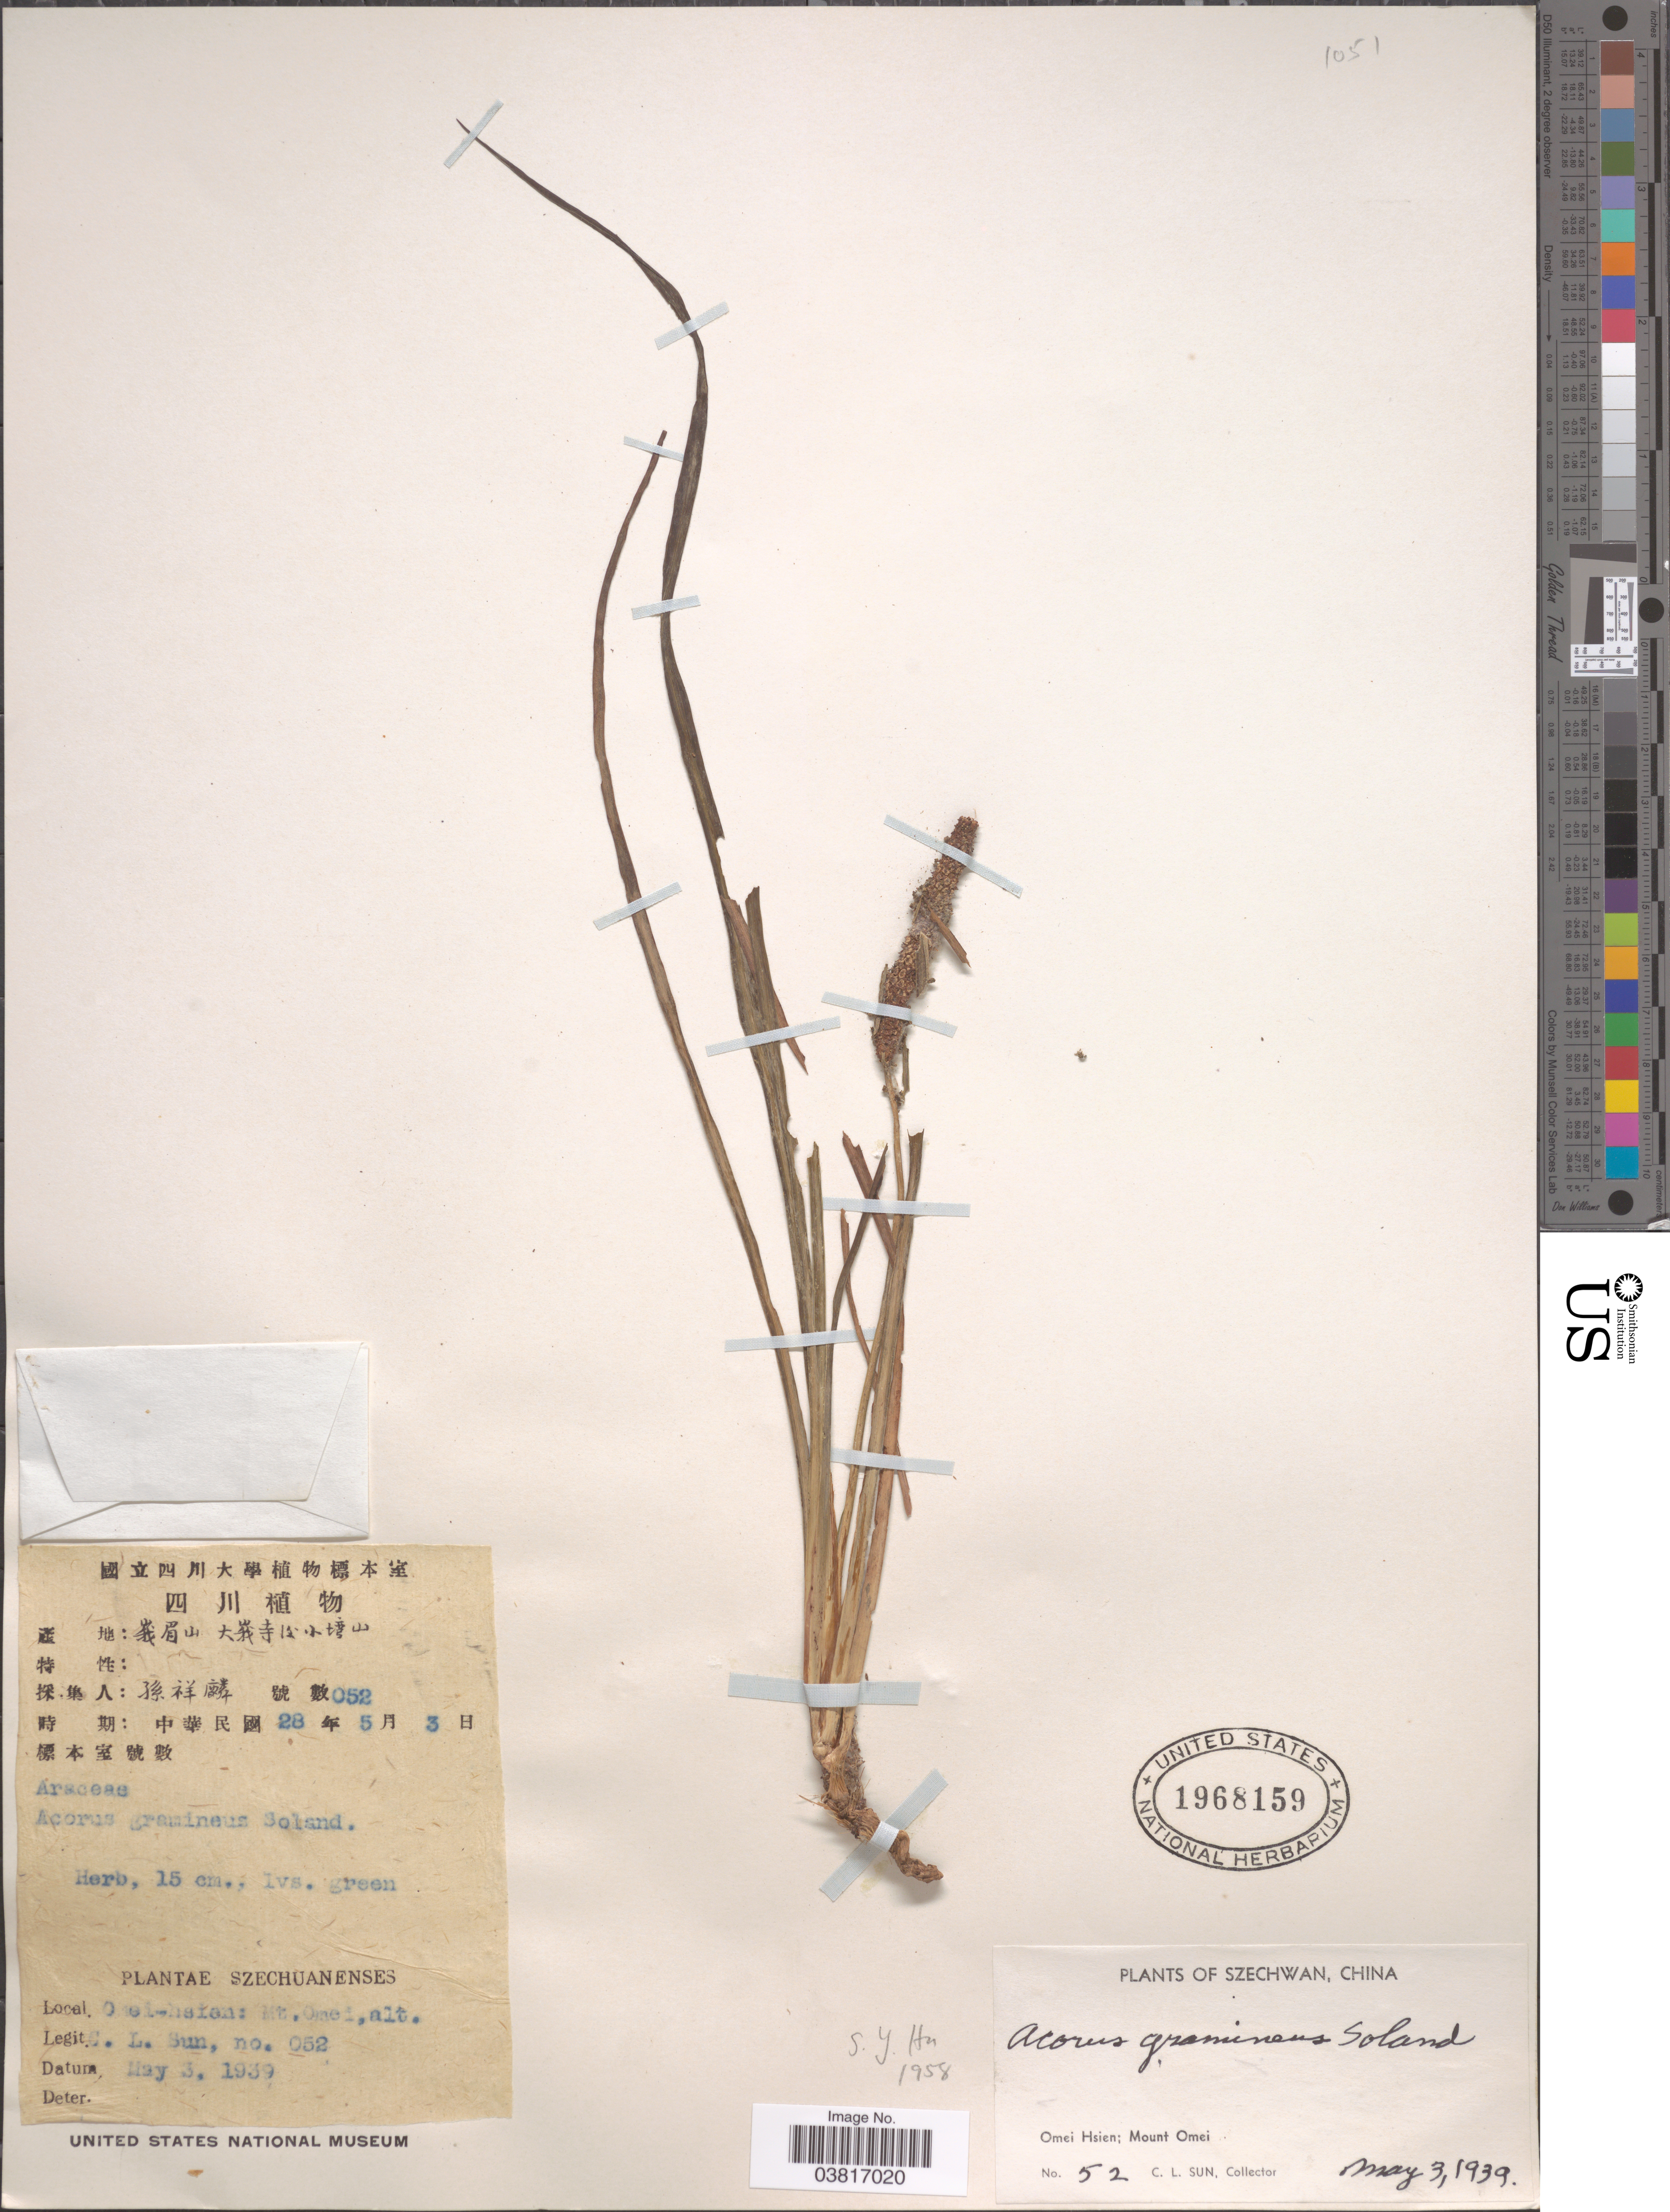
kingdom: Plantae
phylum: Tracheophyta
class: Liliopsida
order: Acorales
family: Acoraceae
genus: Acorus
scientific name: Acorus gramineus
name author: Sol. ex Aiton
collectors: C. Sun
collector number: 52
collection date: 1939-05-03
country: China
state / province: Sichuan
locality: Szechwan. Omei Hsien; Mount Omei.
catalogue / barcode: US 1968159